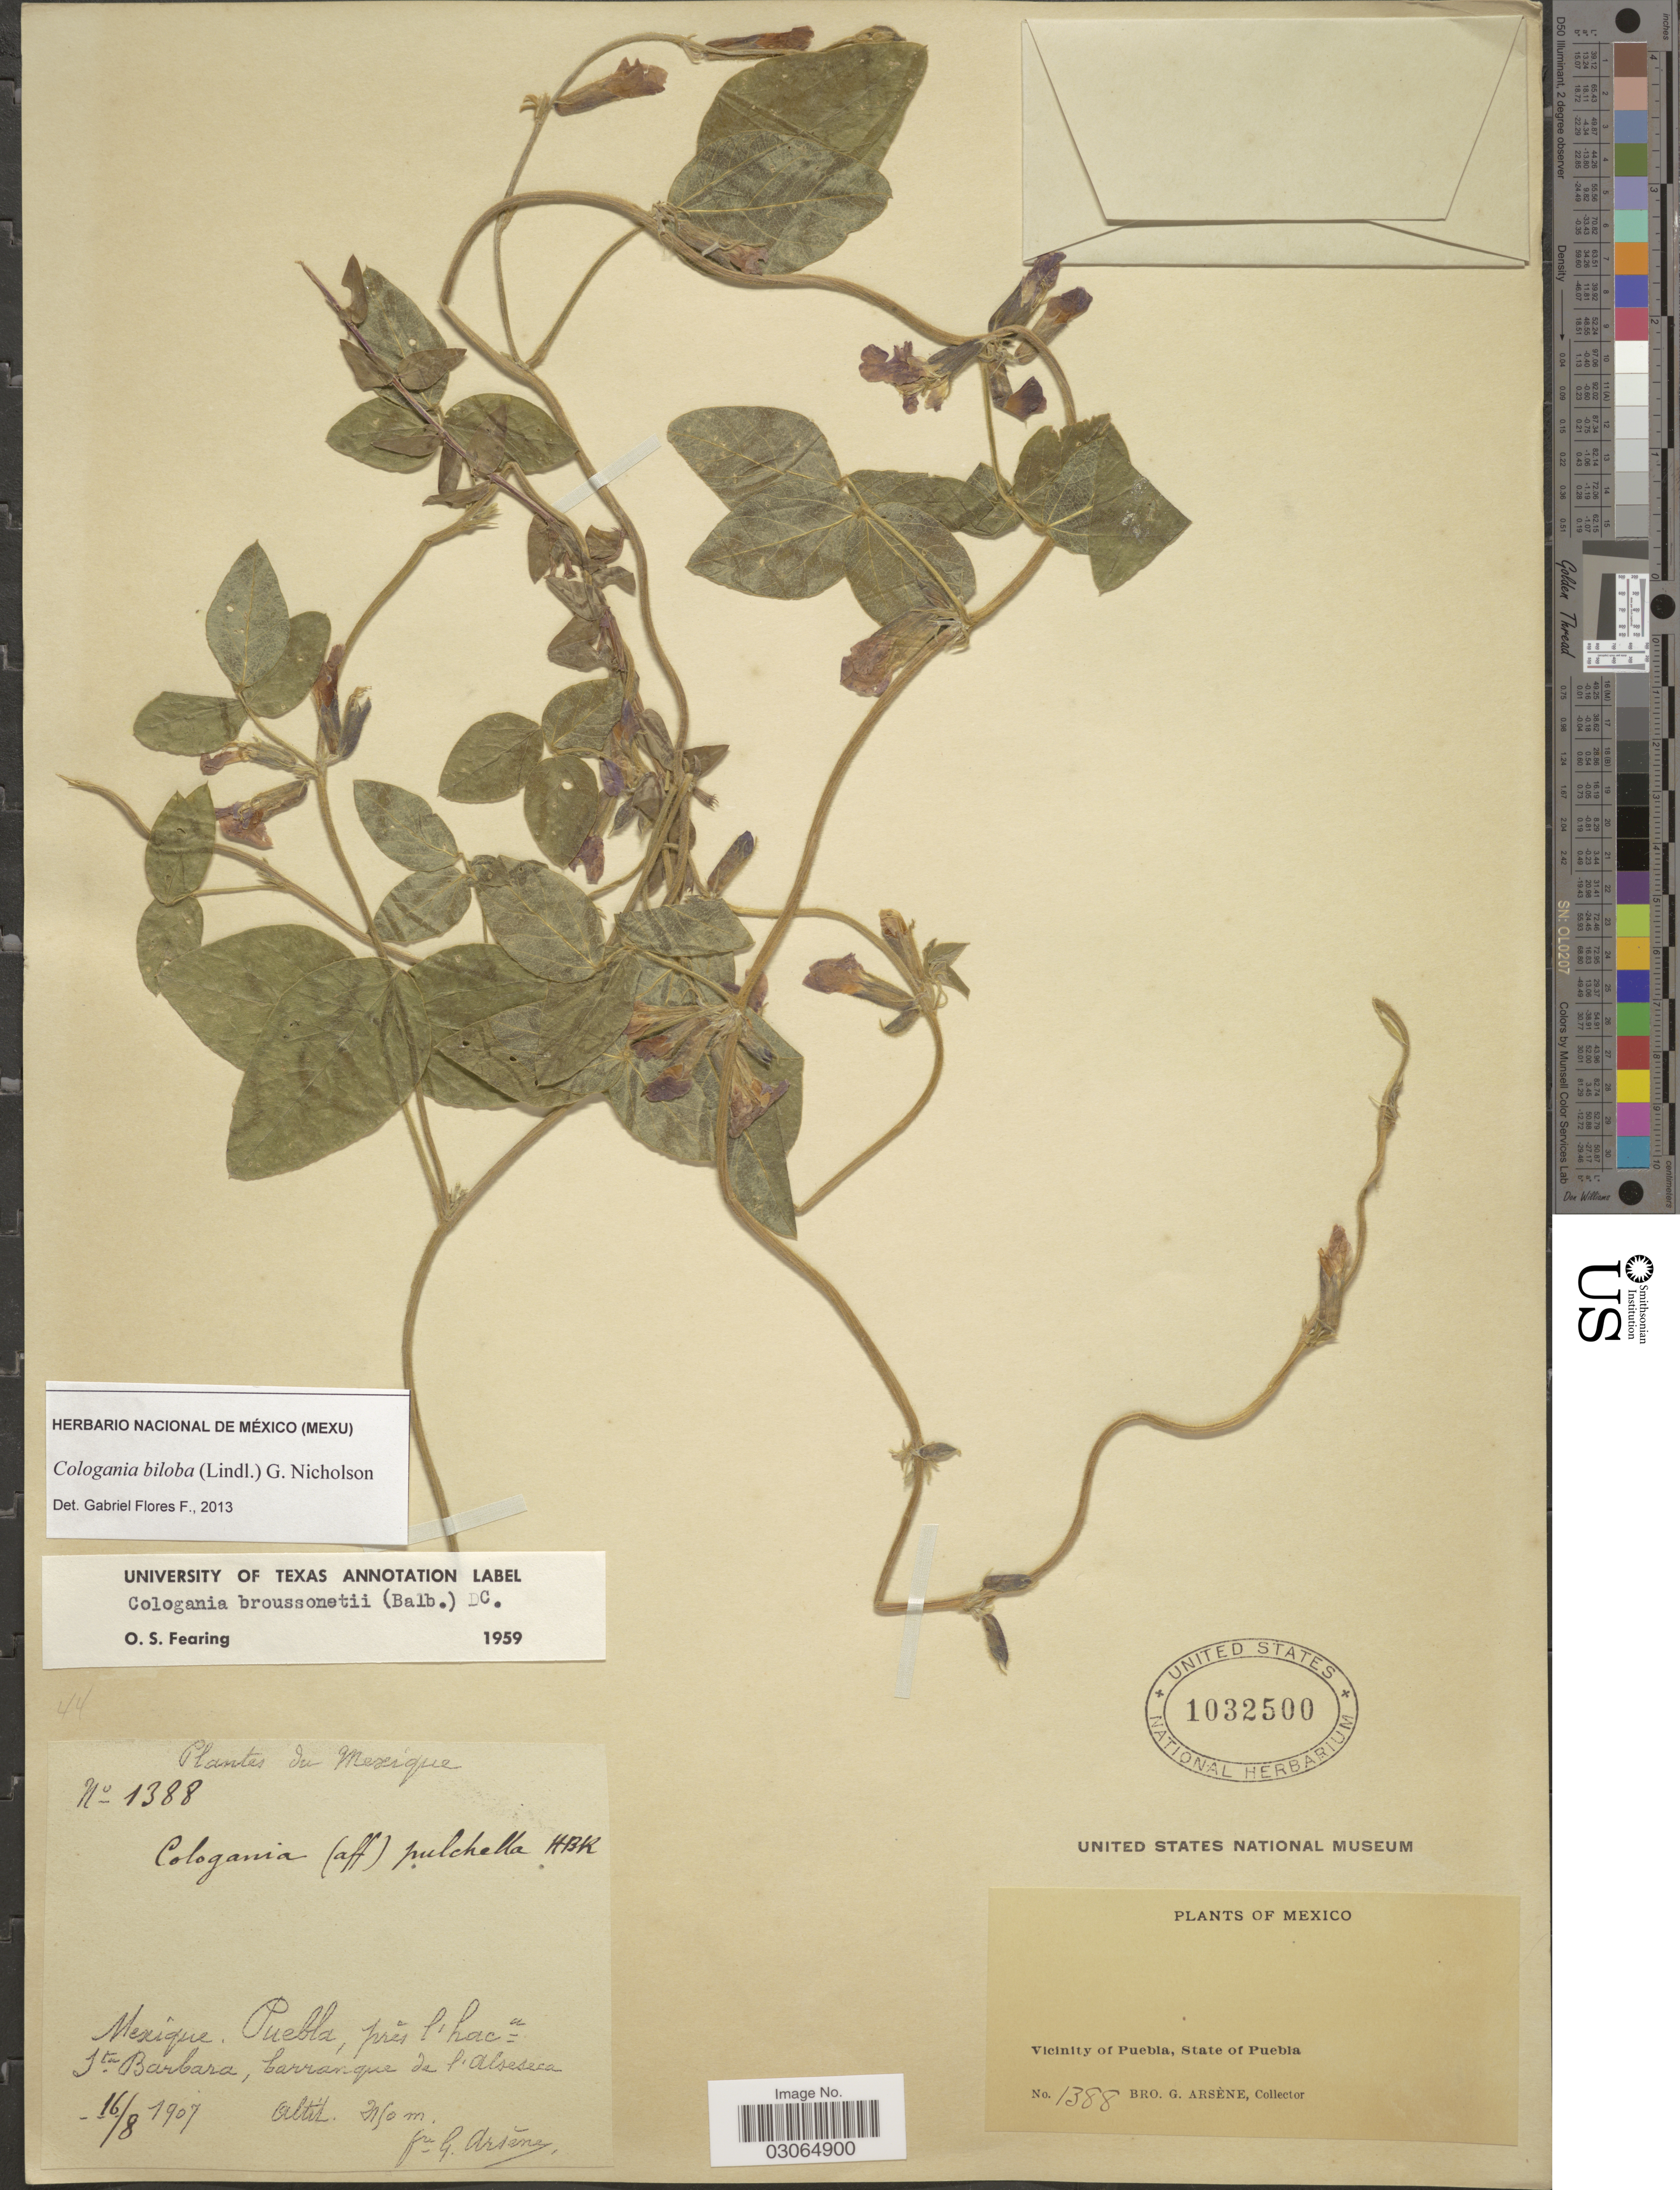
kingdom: Plantae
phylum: Tracheophyta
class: Magnoliopsida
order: Fabales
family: Fabaceae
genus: Cologania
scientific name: Cologania biloba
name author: (Lindl.) G. Nicholson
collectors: Bro. G. Arsène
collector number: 1388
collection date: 1907-08-16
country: Mexico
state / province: Puebla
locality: Prés l'haca Sta Barbara, barranque de l'Alseseca.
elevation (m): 2150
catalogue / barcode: US 1032500